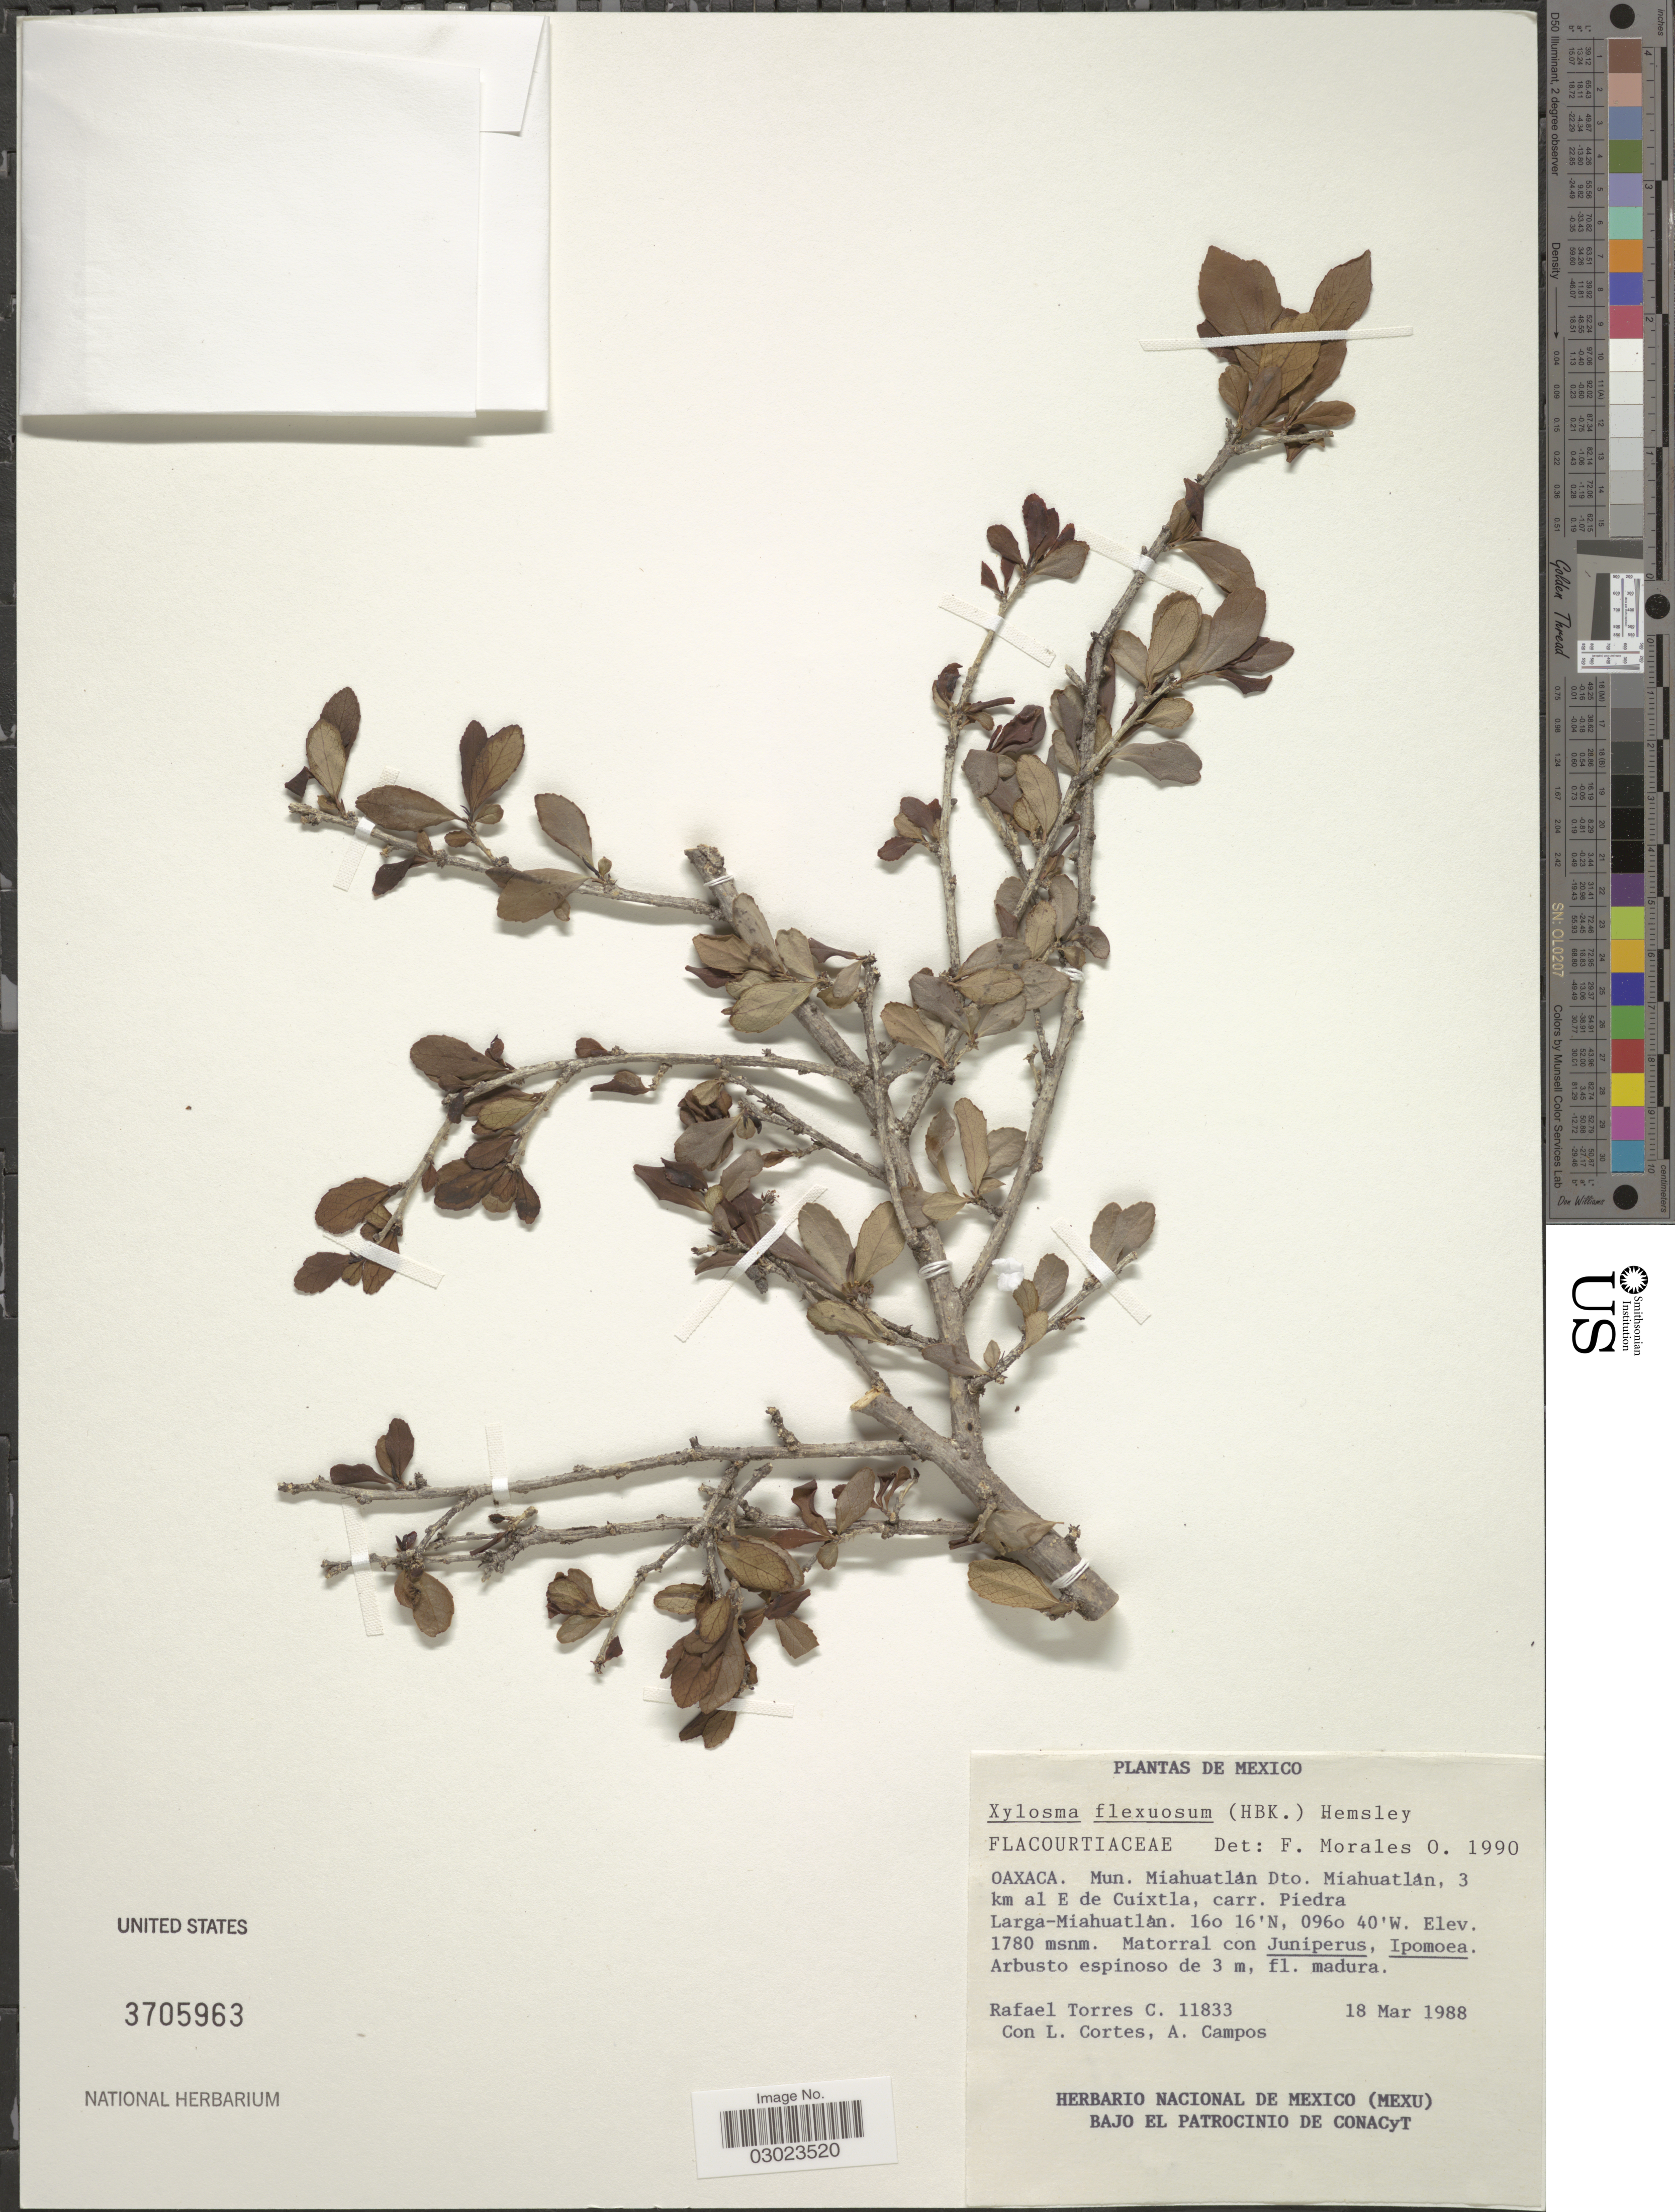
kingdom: Plantae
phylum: Tracheophyta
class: Magnoliopsida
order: Malpighiales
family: Salicaceae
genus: Xylosma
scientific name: Xylosma flexuosa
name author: (Kunth) Hemsl.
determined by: Morales, F.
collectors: R. Torres C., L. Cortes & A. R. Campos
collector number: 11833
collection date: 1988-03-18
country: Mexico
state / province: Oaxaca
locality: Mun. Miahuatlan Dto., Miahuatlan, 3 km al E de Cuixtla, carr. Piedra Larga-Miahuatlan.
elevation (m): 1780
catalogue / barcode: US 3705963